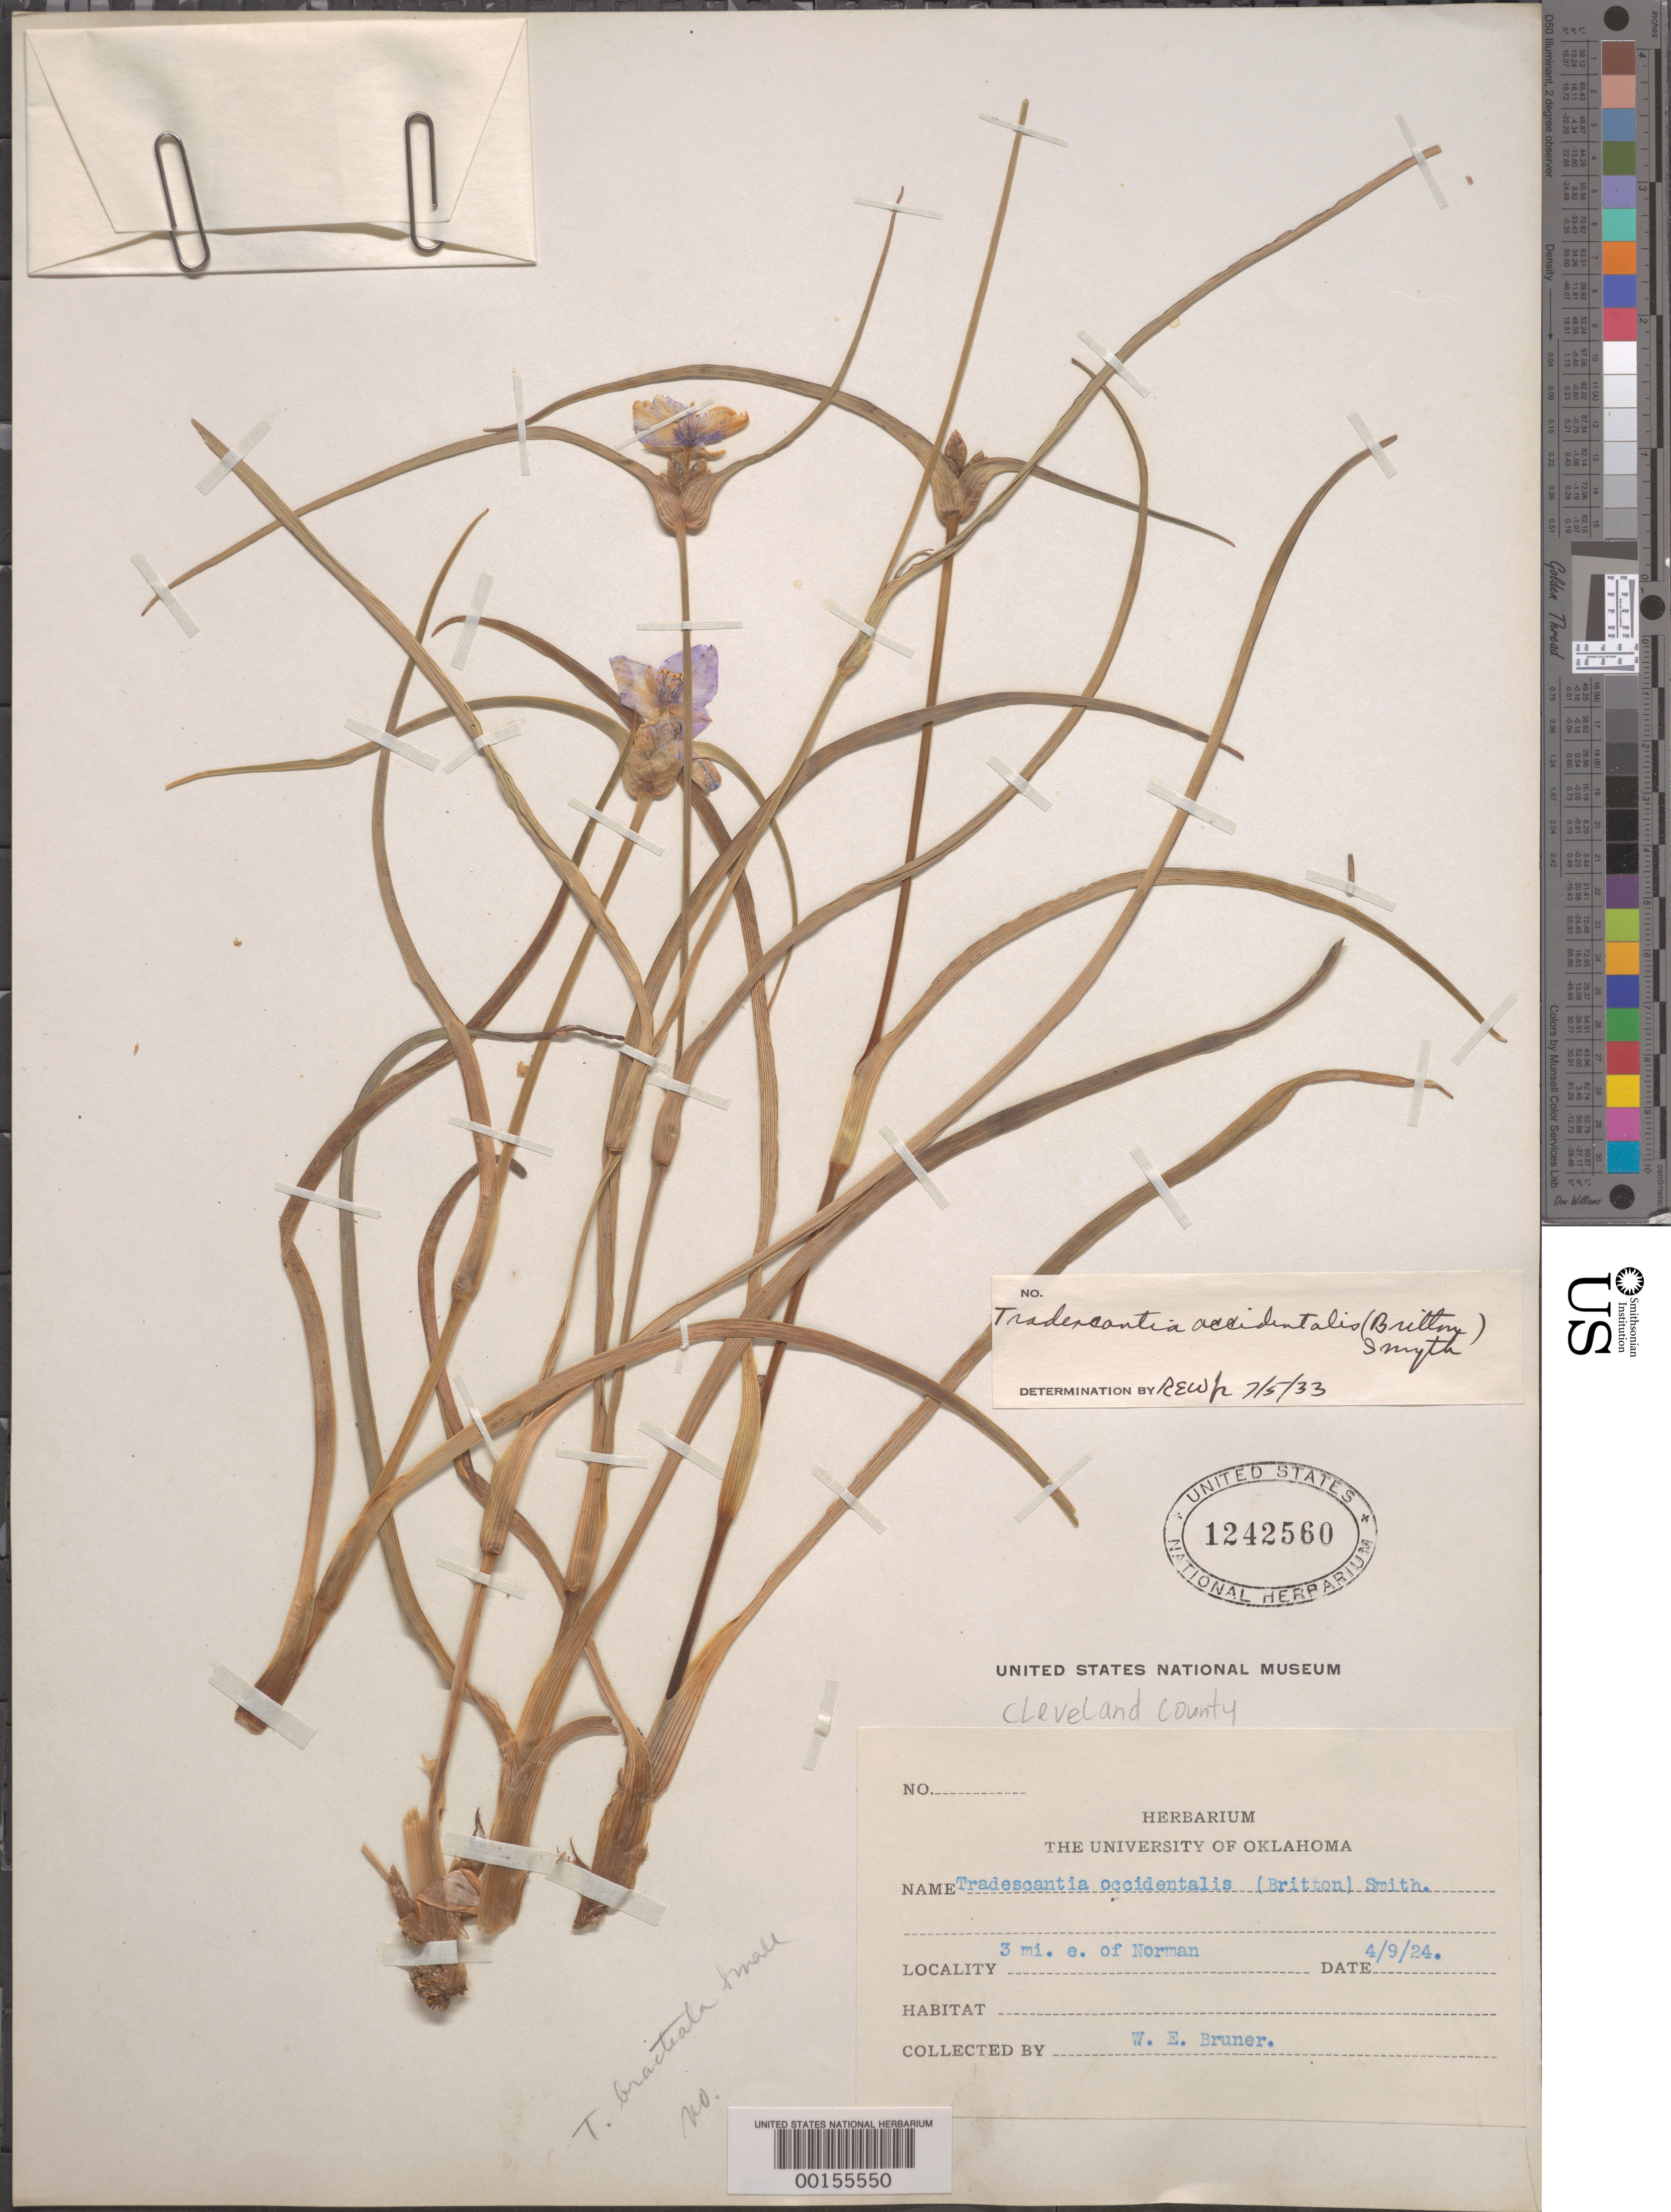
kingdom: Plantae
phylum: Tracheophyta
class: Liliopsida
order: Commelinales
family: Commelinaceae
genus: Tradescantia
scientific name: Tradescantia occidentalis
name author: (Britton) Smyth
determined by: Woodward, R. E.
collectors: W. Bruner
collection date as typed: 09 Apr 1924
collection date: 1924-04-09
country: United States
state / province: Oklahoma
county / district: Cleveland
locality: E of norman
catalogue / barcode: US 1242560